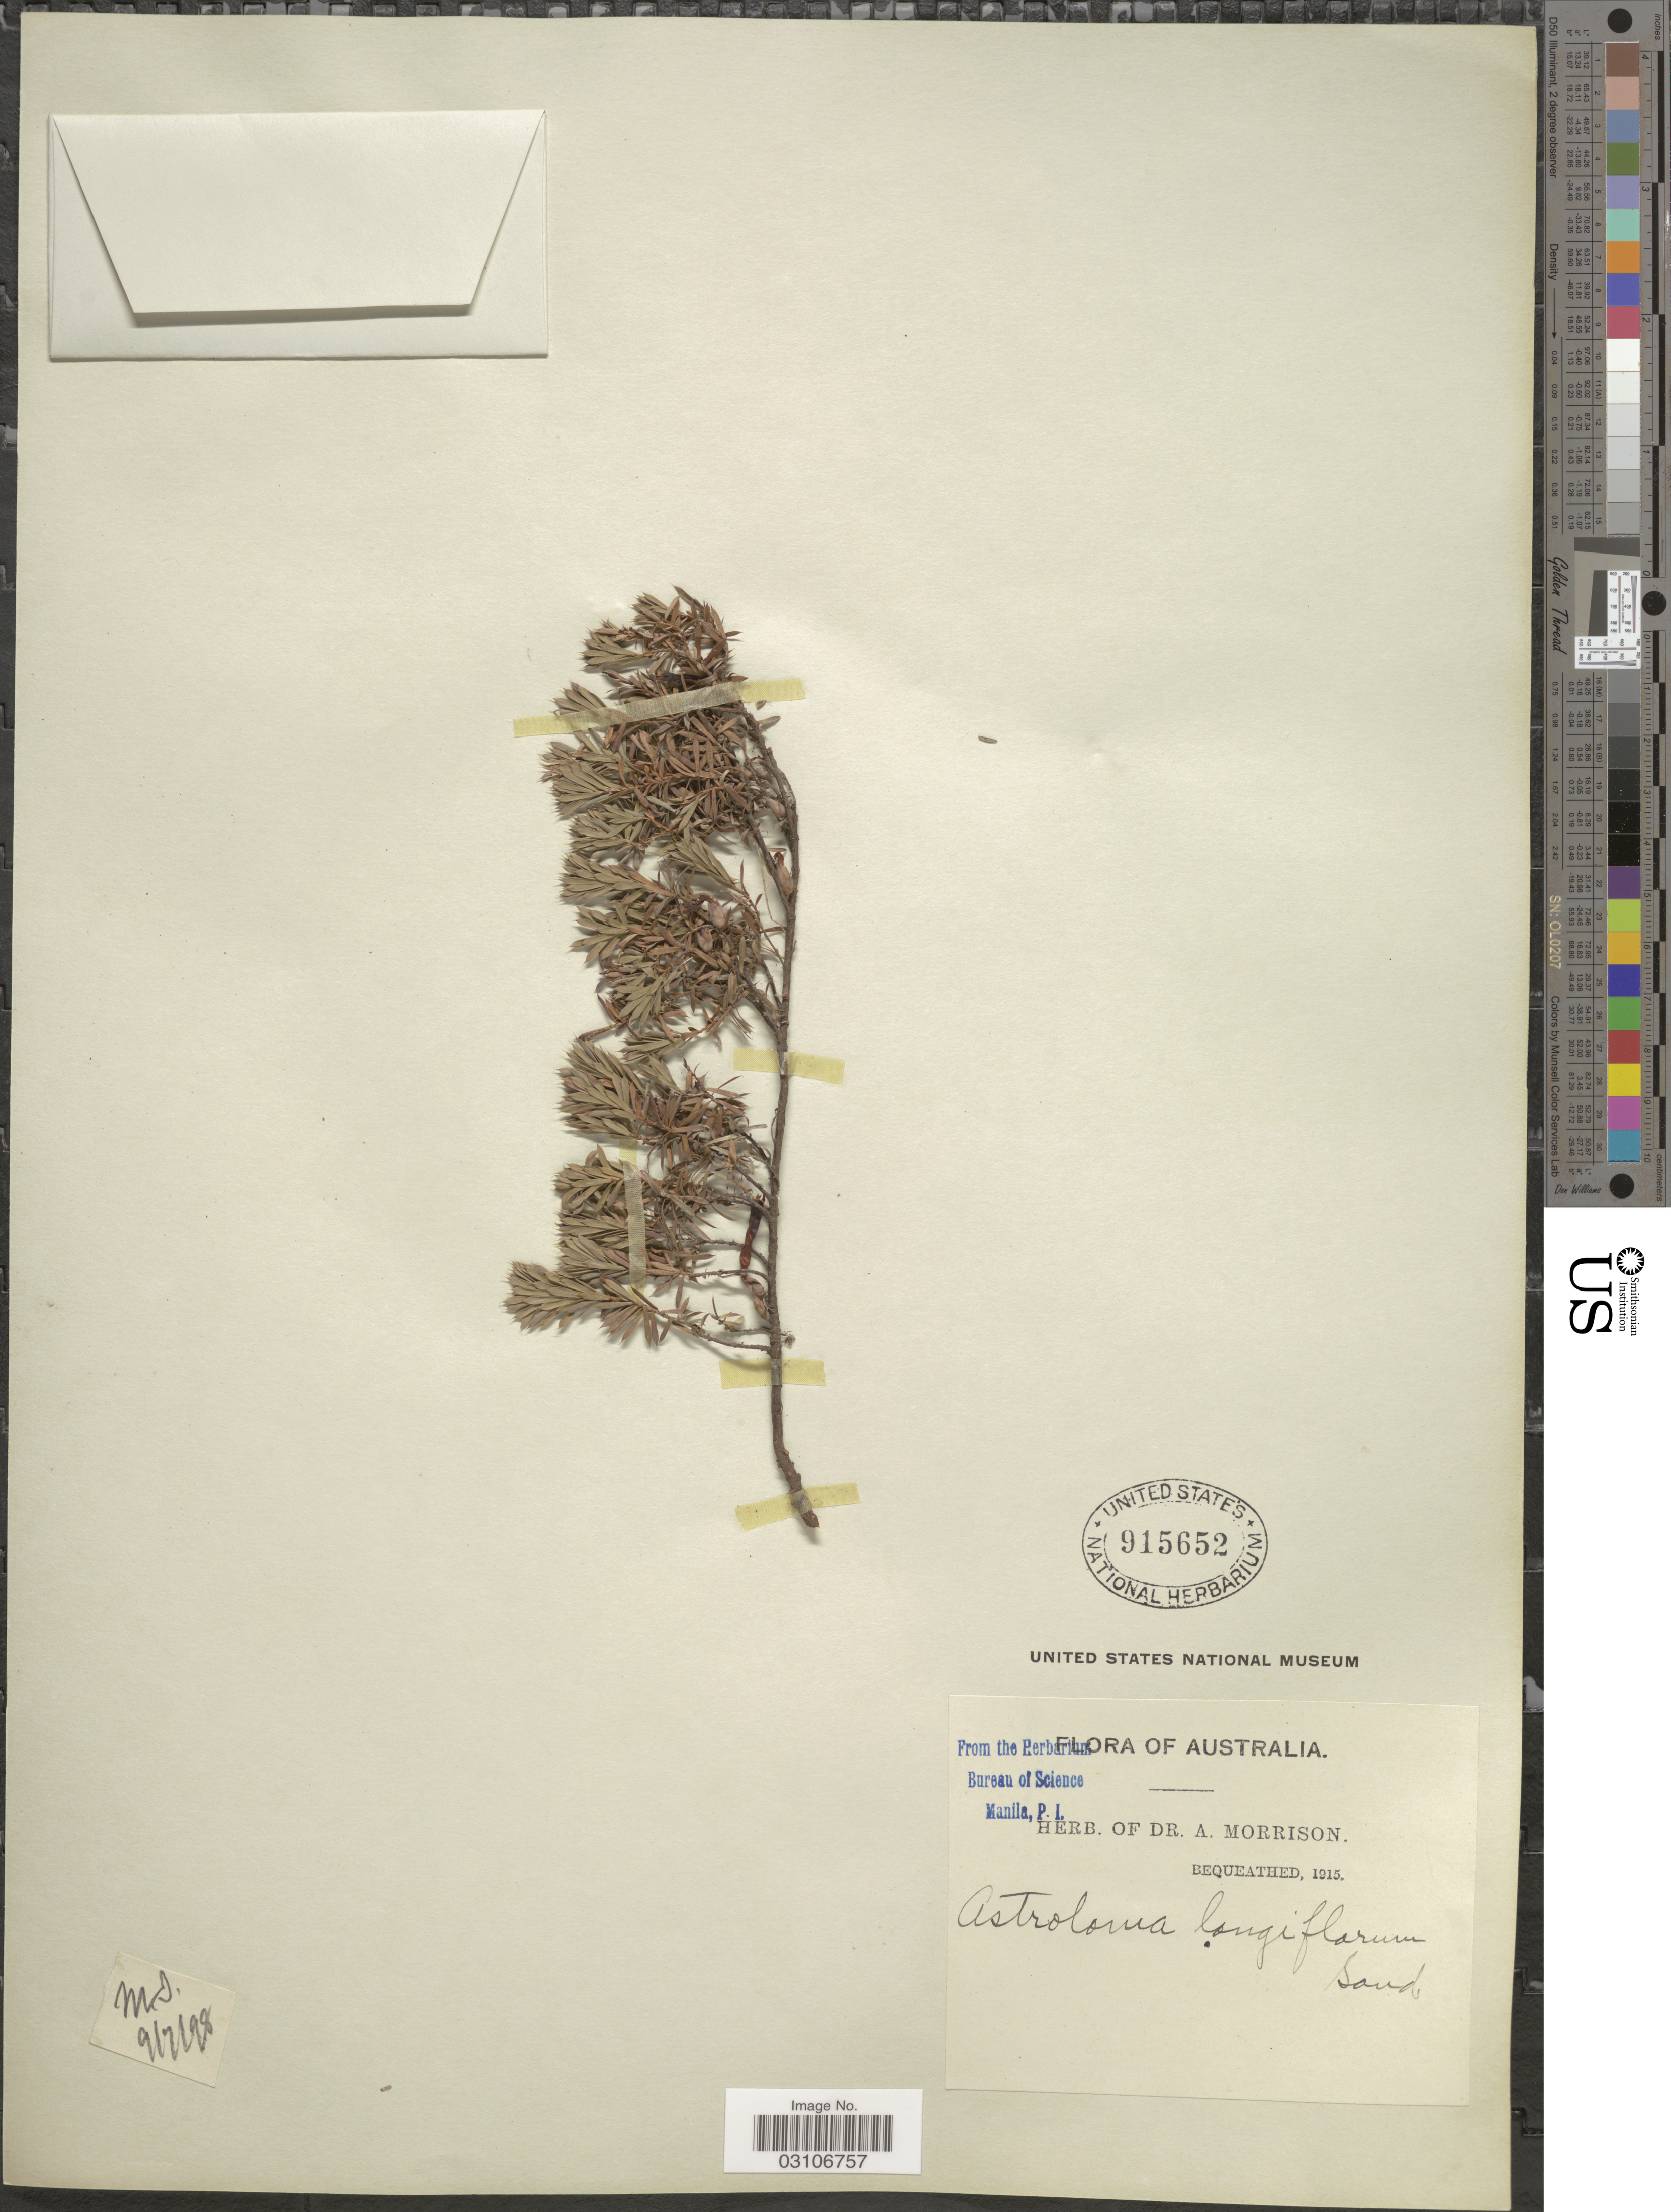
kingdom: Plantae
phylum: Tracheophyta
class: Magnoliopsida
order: Ericales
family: Ericaceae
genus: Astroloma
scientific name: Astroloma longiflorum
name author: Sond.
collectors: ex herb. Dr. A. Morrison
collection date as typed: Transcribed d/m/y: 9/7/98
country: Australia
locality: M. I.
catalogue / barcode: US 915652